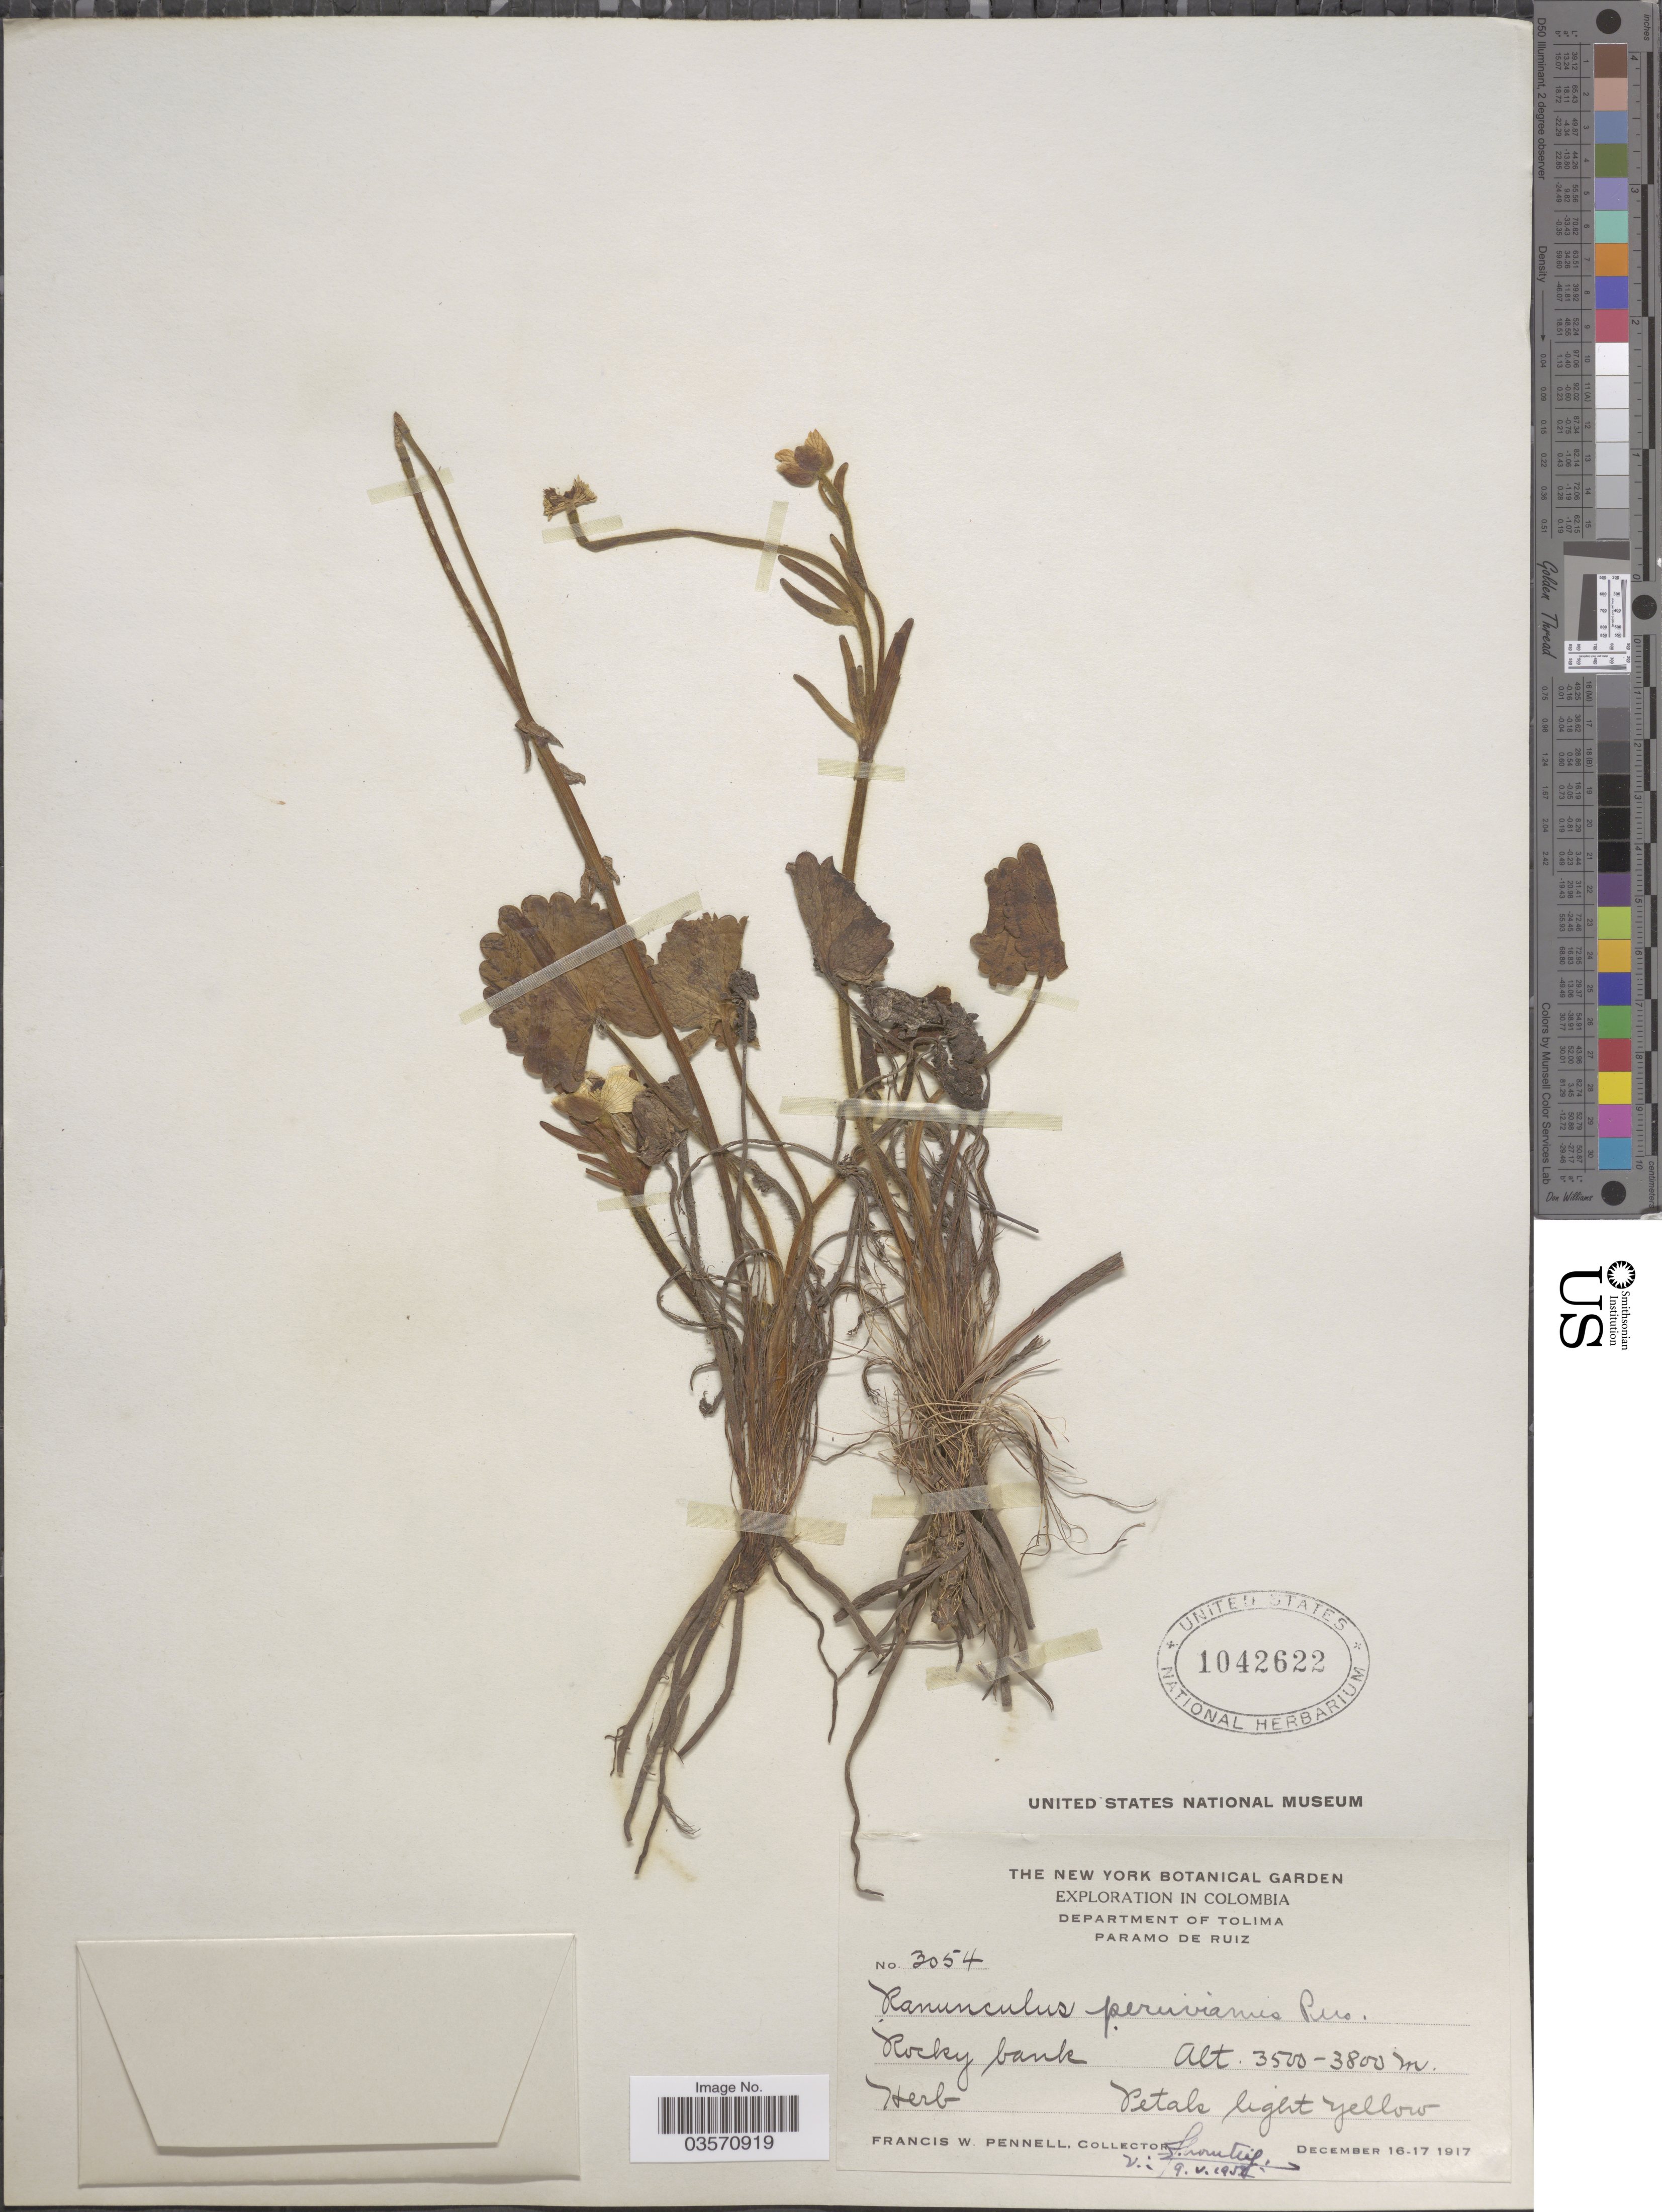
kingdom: Plantae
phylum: Tracheophyta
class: Magnoliopsida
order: Ranunculales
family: Ranunculaceae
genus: Ranunculus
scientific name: Ranunculus peruvianus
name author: Pers.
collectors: F. W. Pennell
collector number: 3054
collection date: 1917-12-16/1917-12-17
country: Colombia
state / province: Tolima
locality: Department of Tolima. Paramo de Ruiz. Rocky bank.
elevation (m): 3500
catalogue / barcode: US 1042622